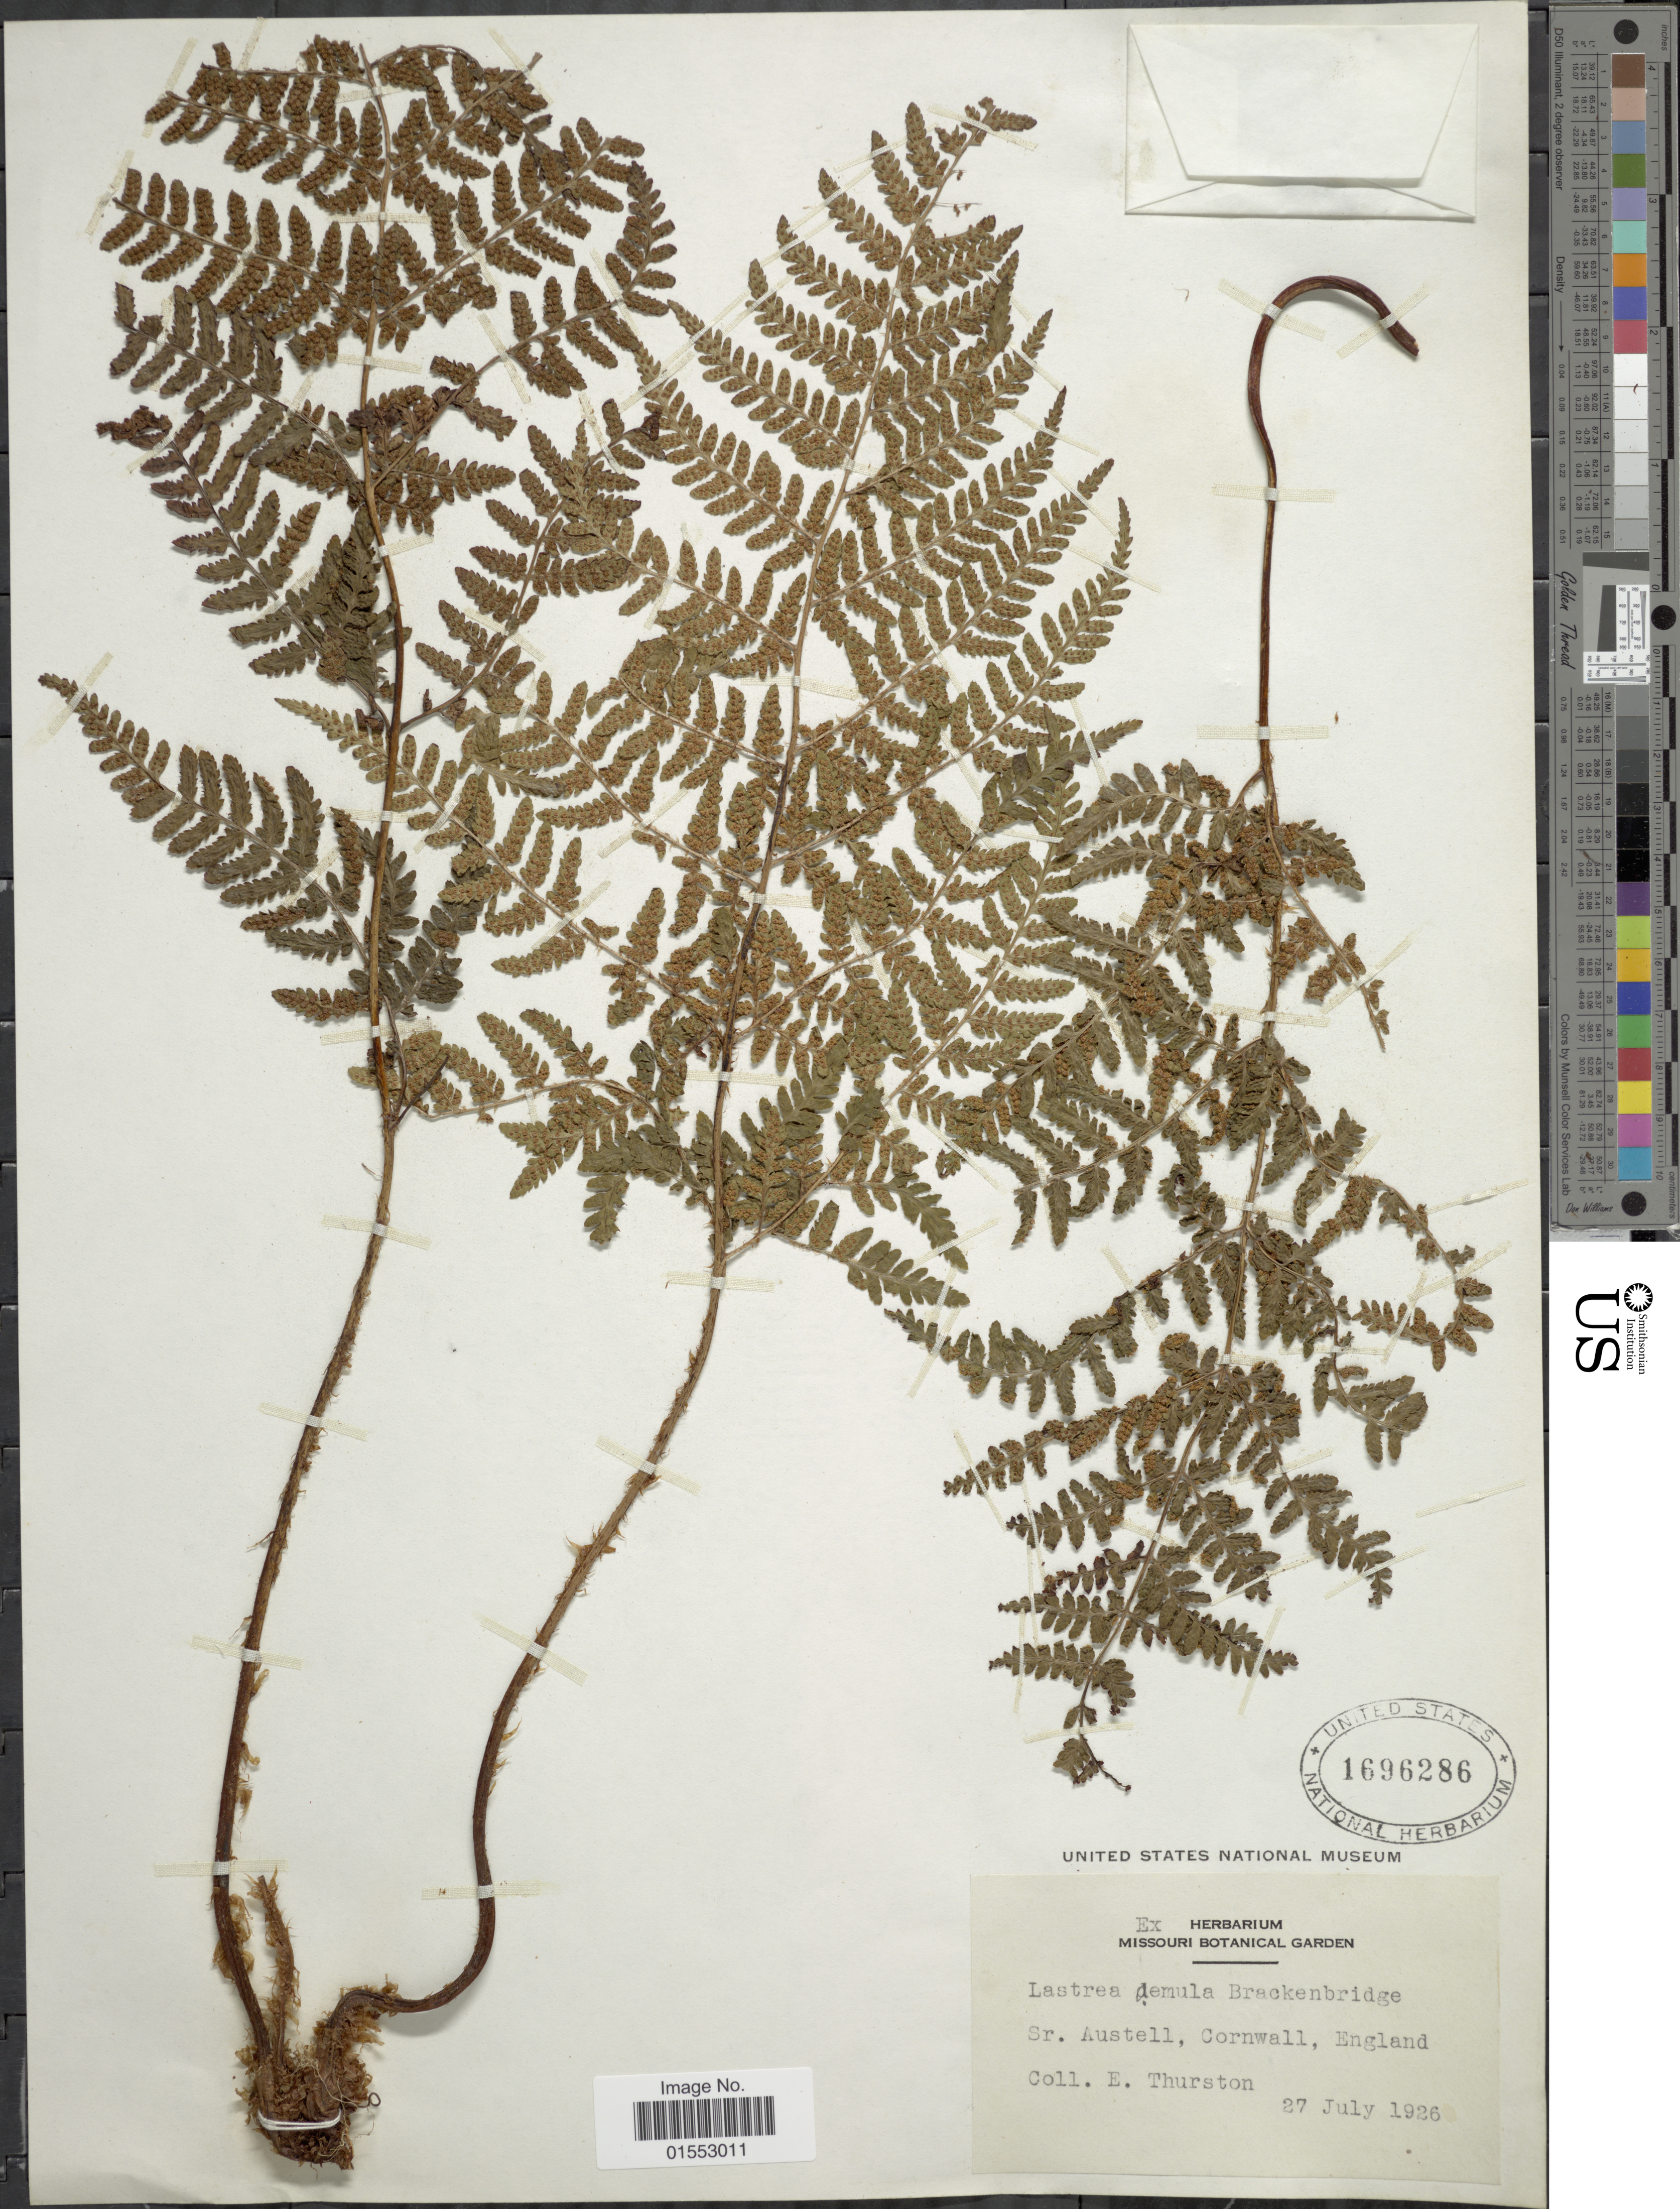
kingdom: Plantae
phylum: Tracheophyta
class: Polypodiopsida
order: Polypodiales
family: Dryopteridaceae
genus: Dryopteris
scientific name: Dryopteris aemula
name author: Kuntze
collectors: E. Thurston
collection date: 1926-07-27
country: United Kingdom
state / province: England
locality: Sr. Austell, Cornwall, England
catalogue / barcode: US 1696286